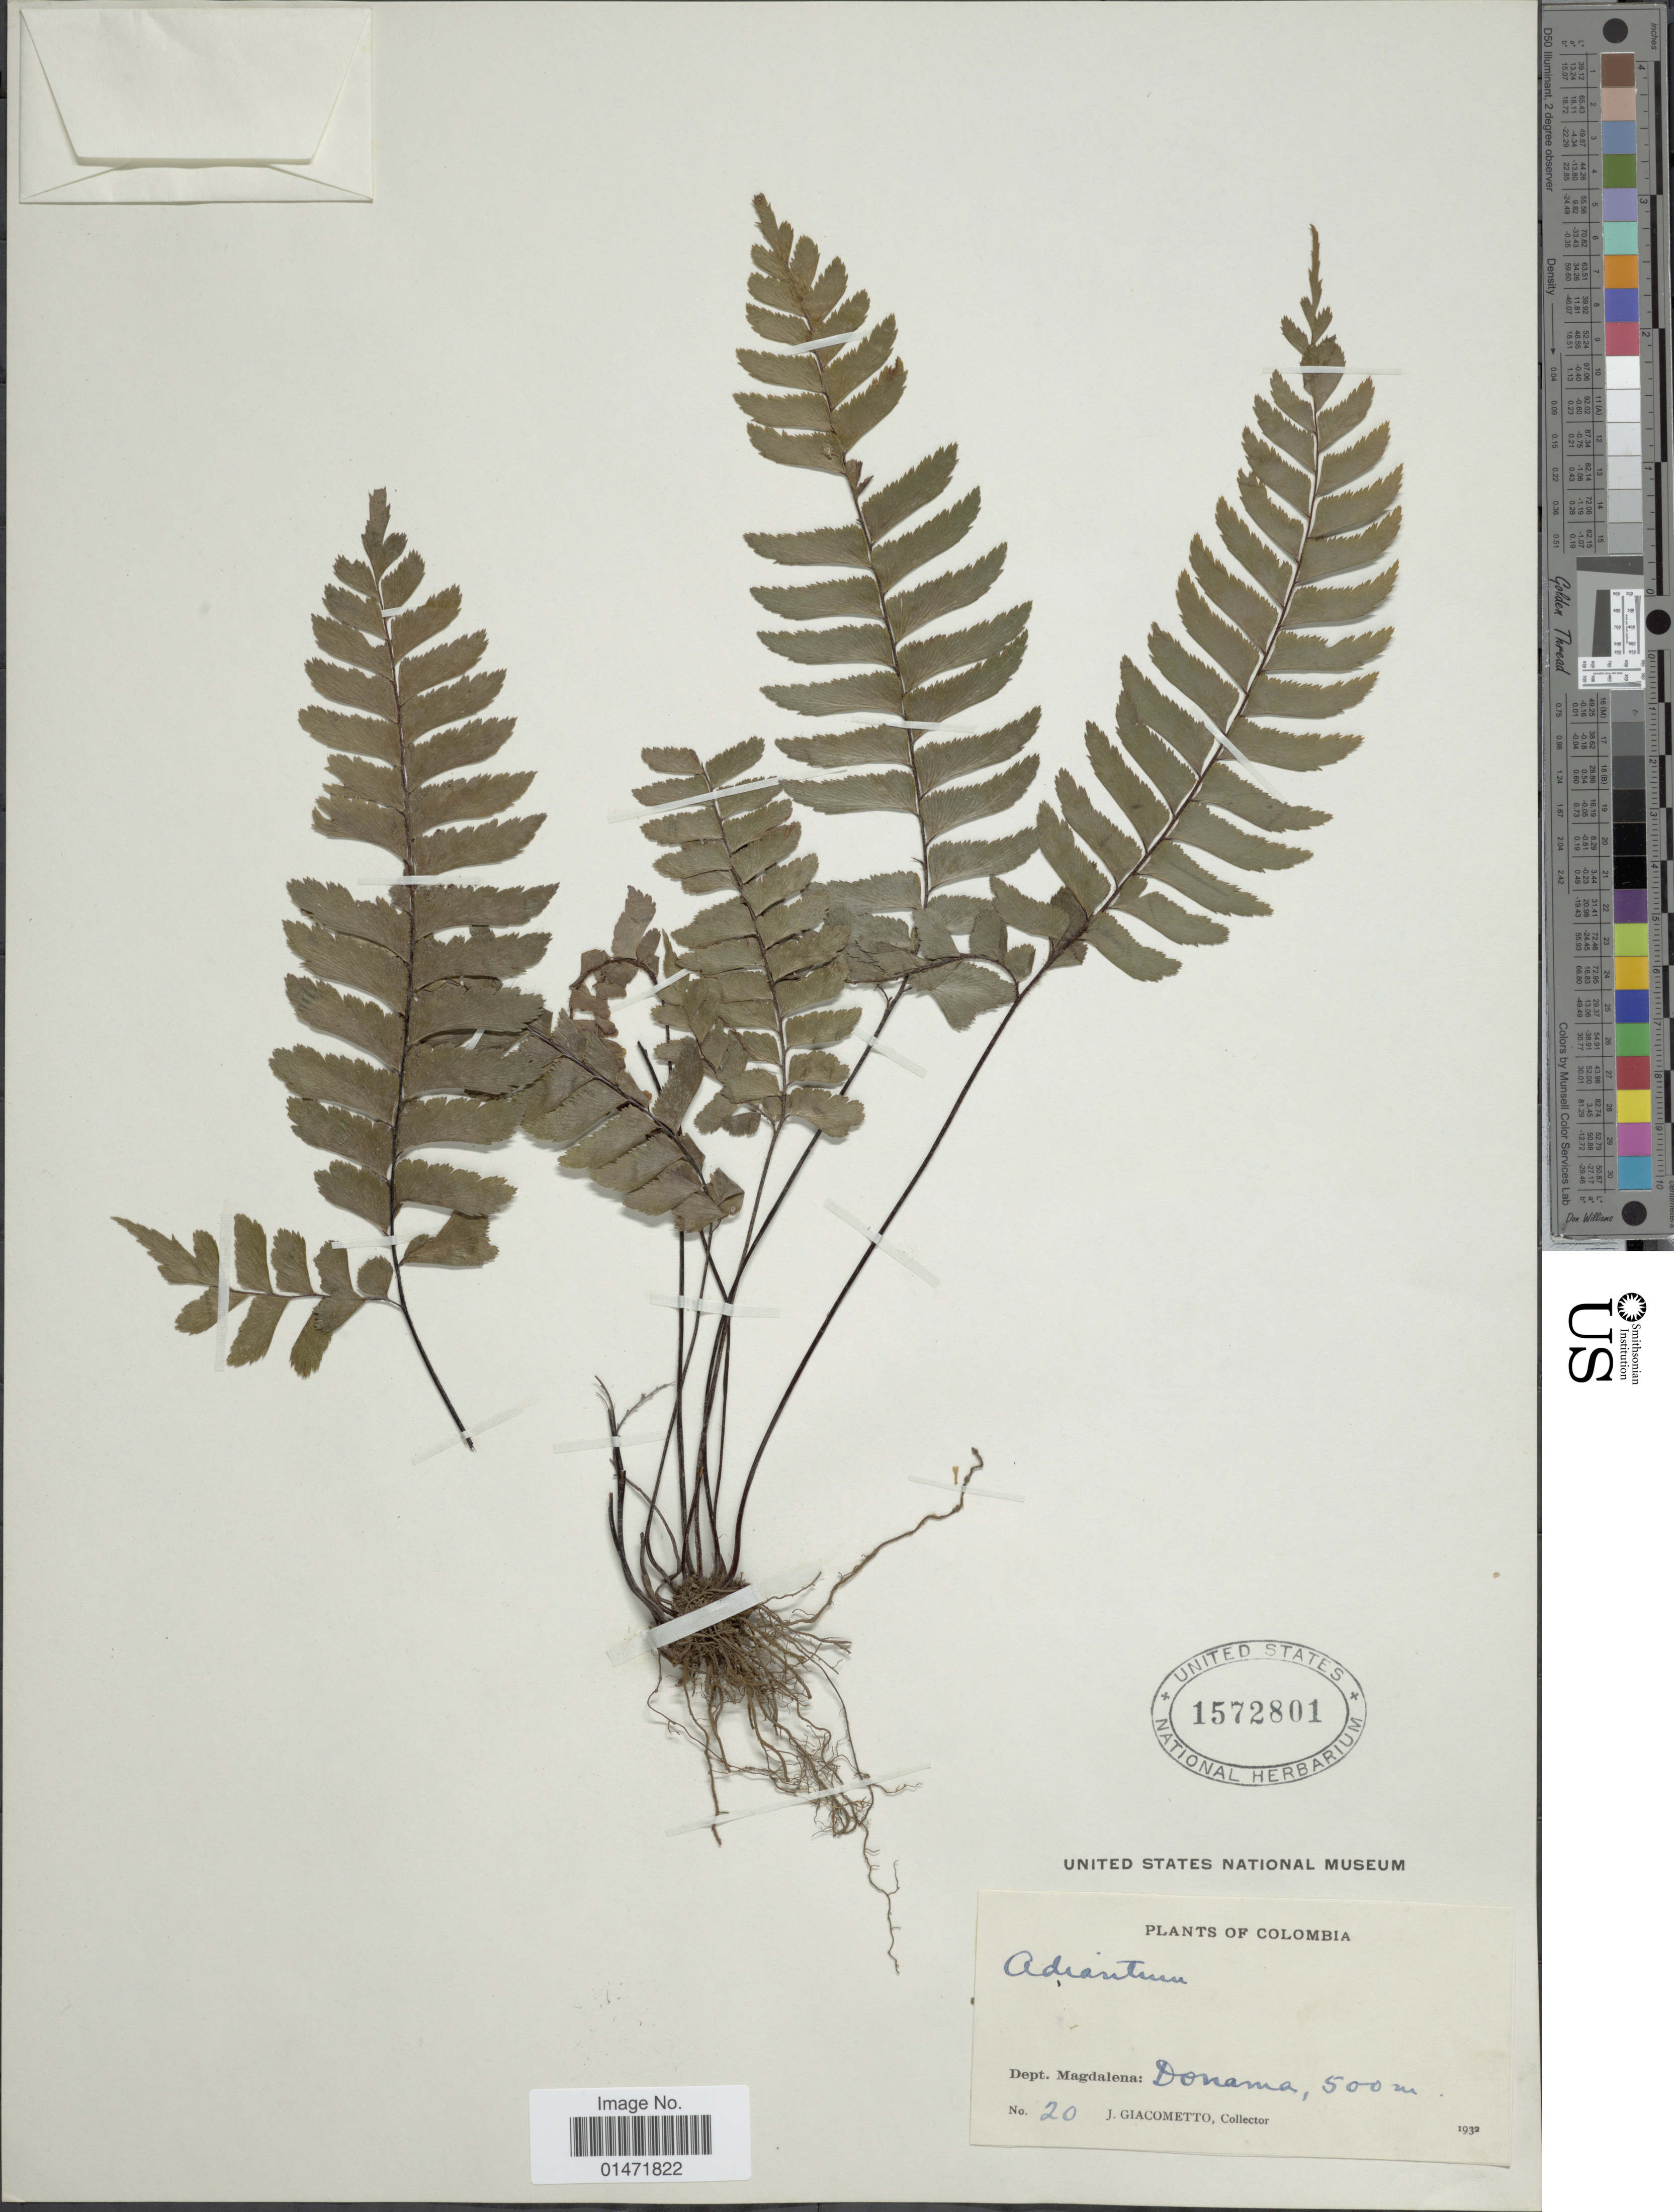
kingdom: Plantae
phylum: Tracheophyta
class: Polypodiopsida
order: Polypodiales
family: Pteridaceae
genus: Adiantum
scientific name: Adiantum tetraphyllum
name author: Humb. & Bonpl. ex Willd.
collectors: J. Giacometto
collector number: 20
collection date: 1932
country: Colombia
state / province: Magdalena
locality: Donama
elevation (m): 500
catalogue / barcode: US 1572801